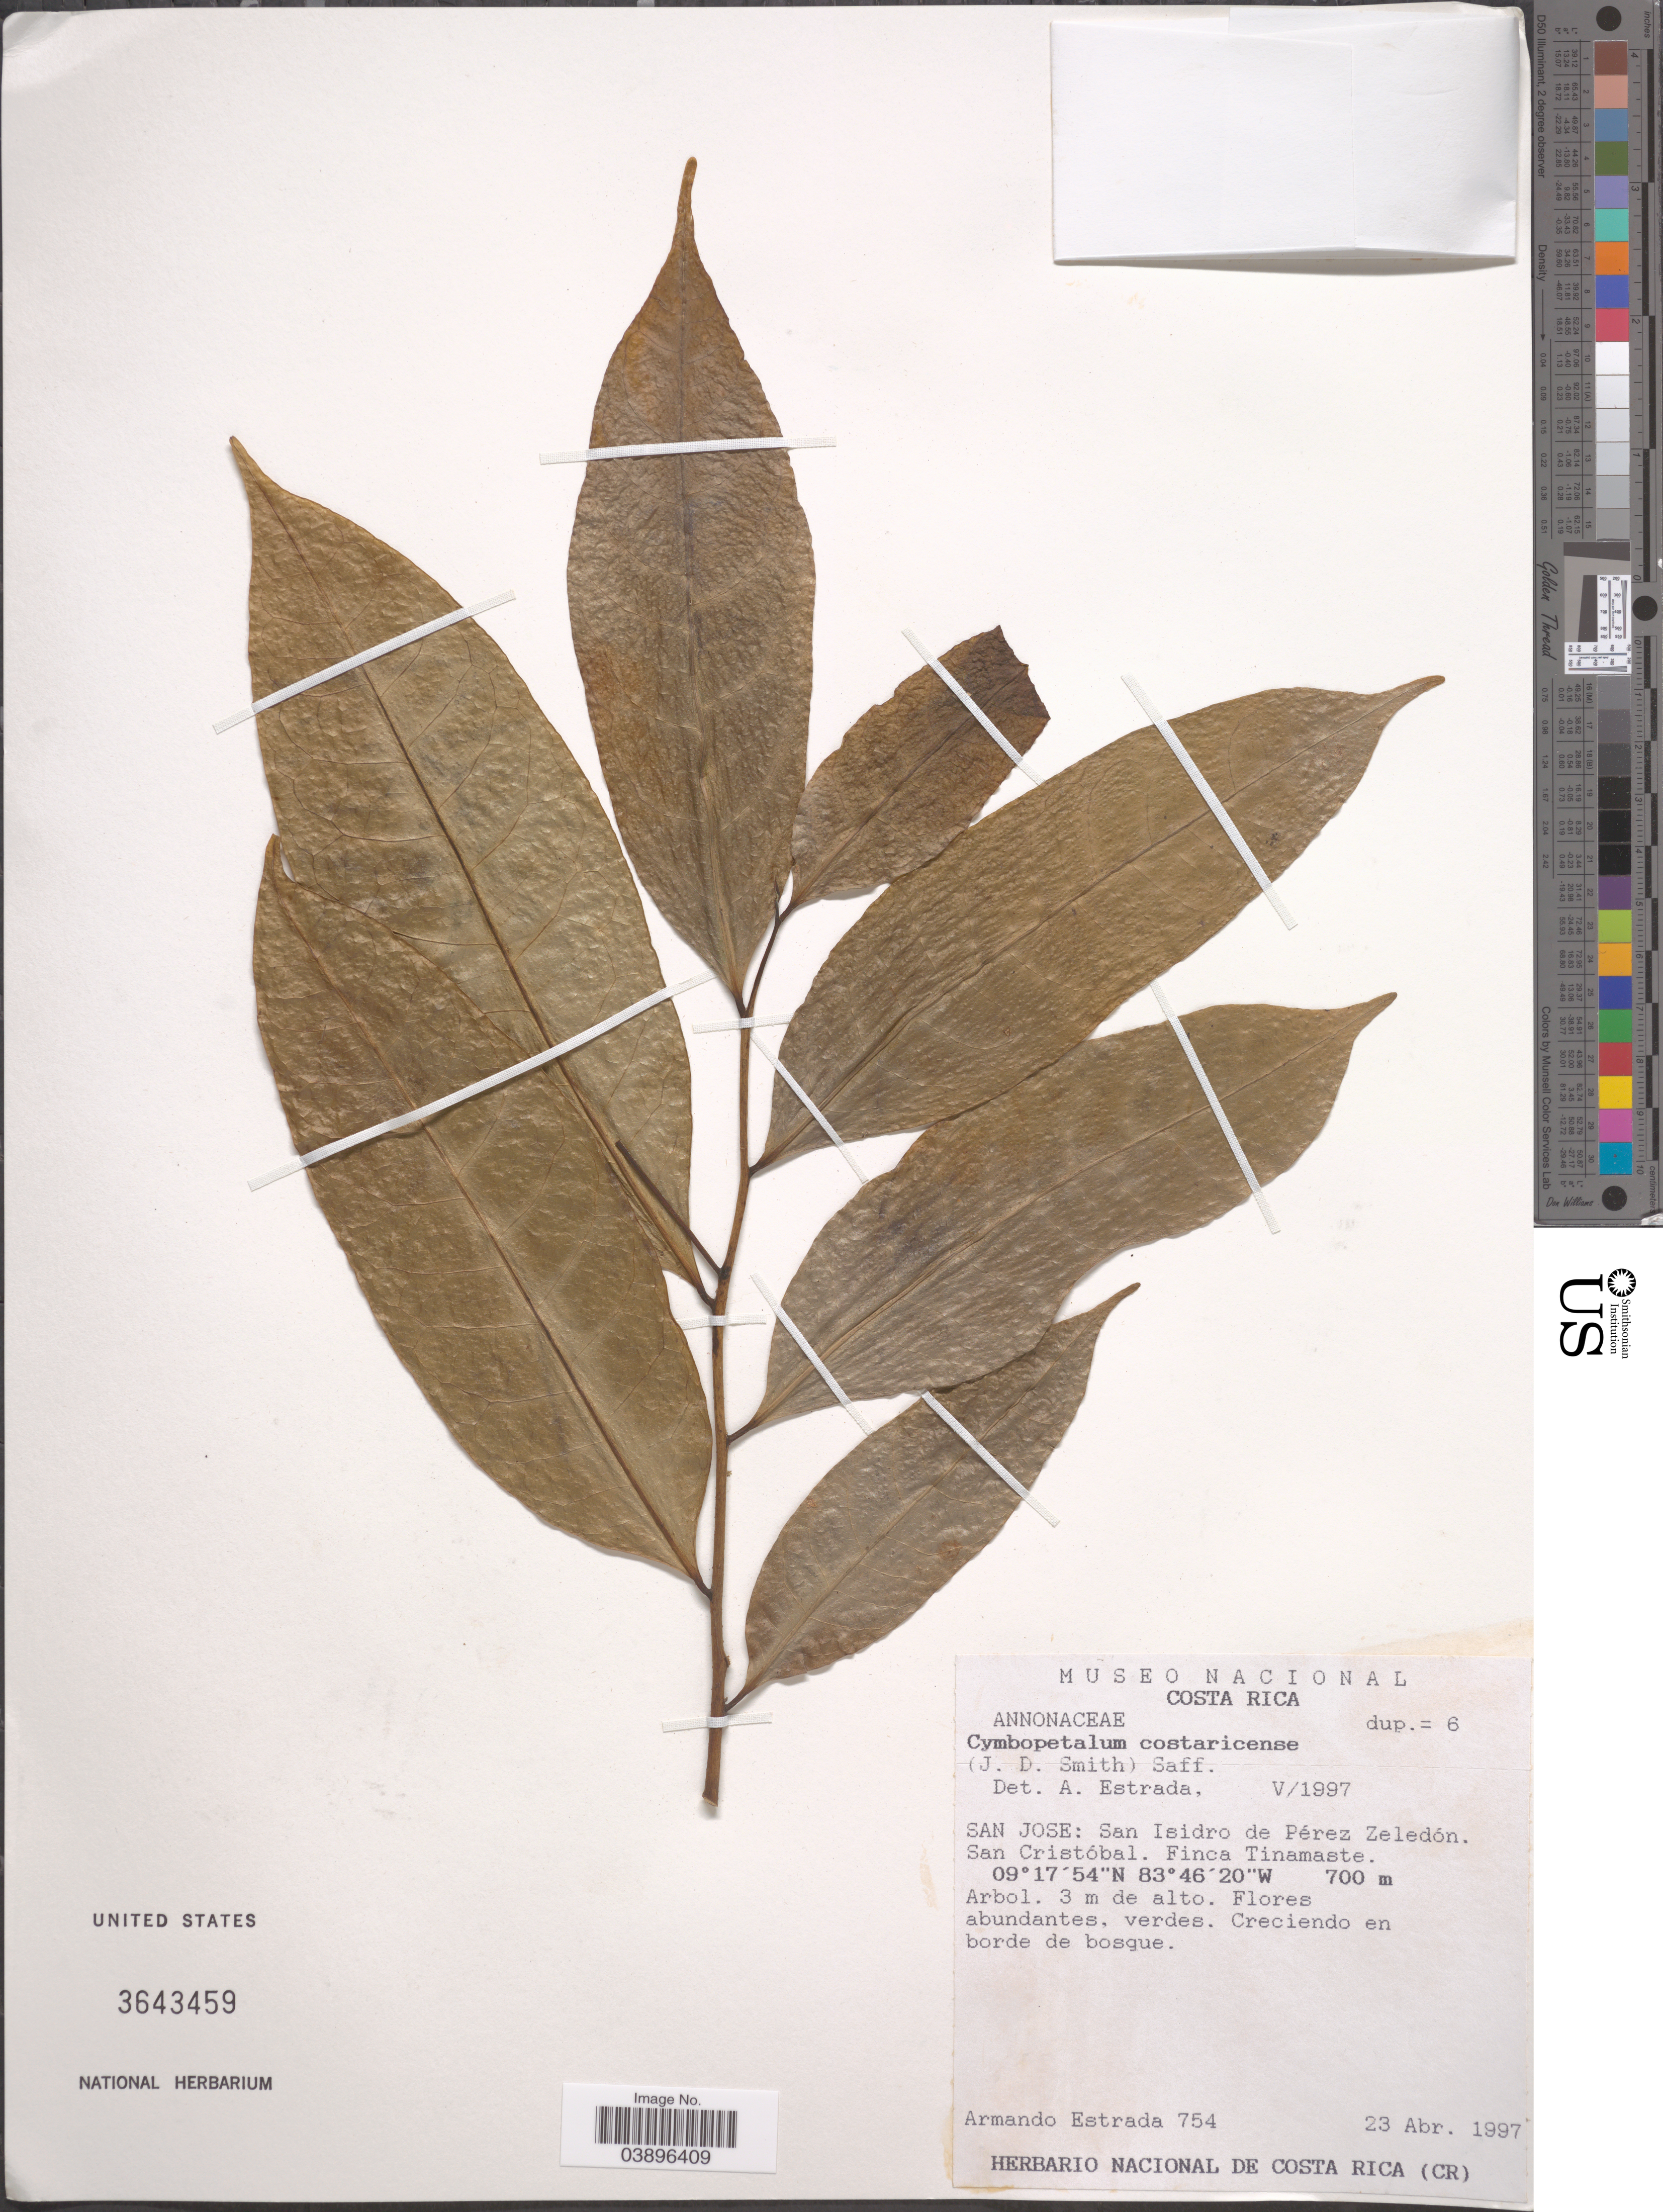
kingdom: Plantae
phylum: Tracheophyta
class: Magnoliopsida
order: Magnoliales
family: Annonaceae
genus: Cymbopetalum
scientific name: Cymbopetalum costaricense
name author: (Donn. Sm.) R.E. Fr.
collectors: A. Estrada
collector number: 754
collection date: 1997-04-23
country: Costa Rica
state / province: San José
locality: San Isidro de Pérez Zeledón. San Cristóbal. Finca Tinamaste.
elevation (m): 700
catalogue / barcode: US 3643459